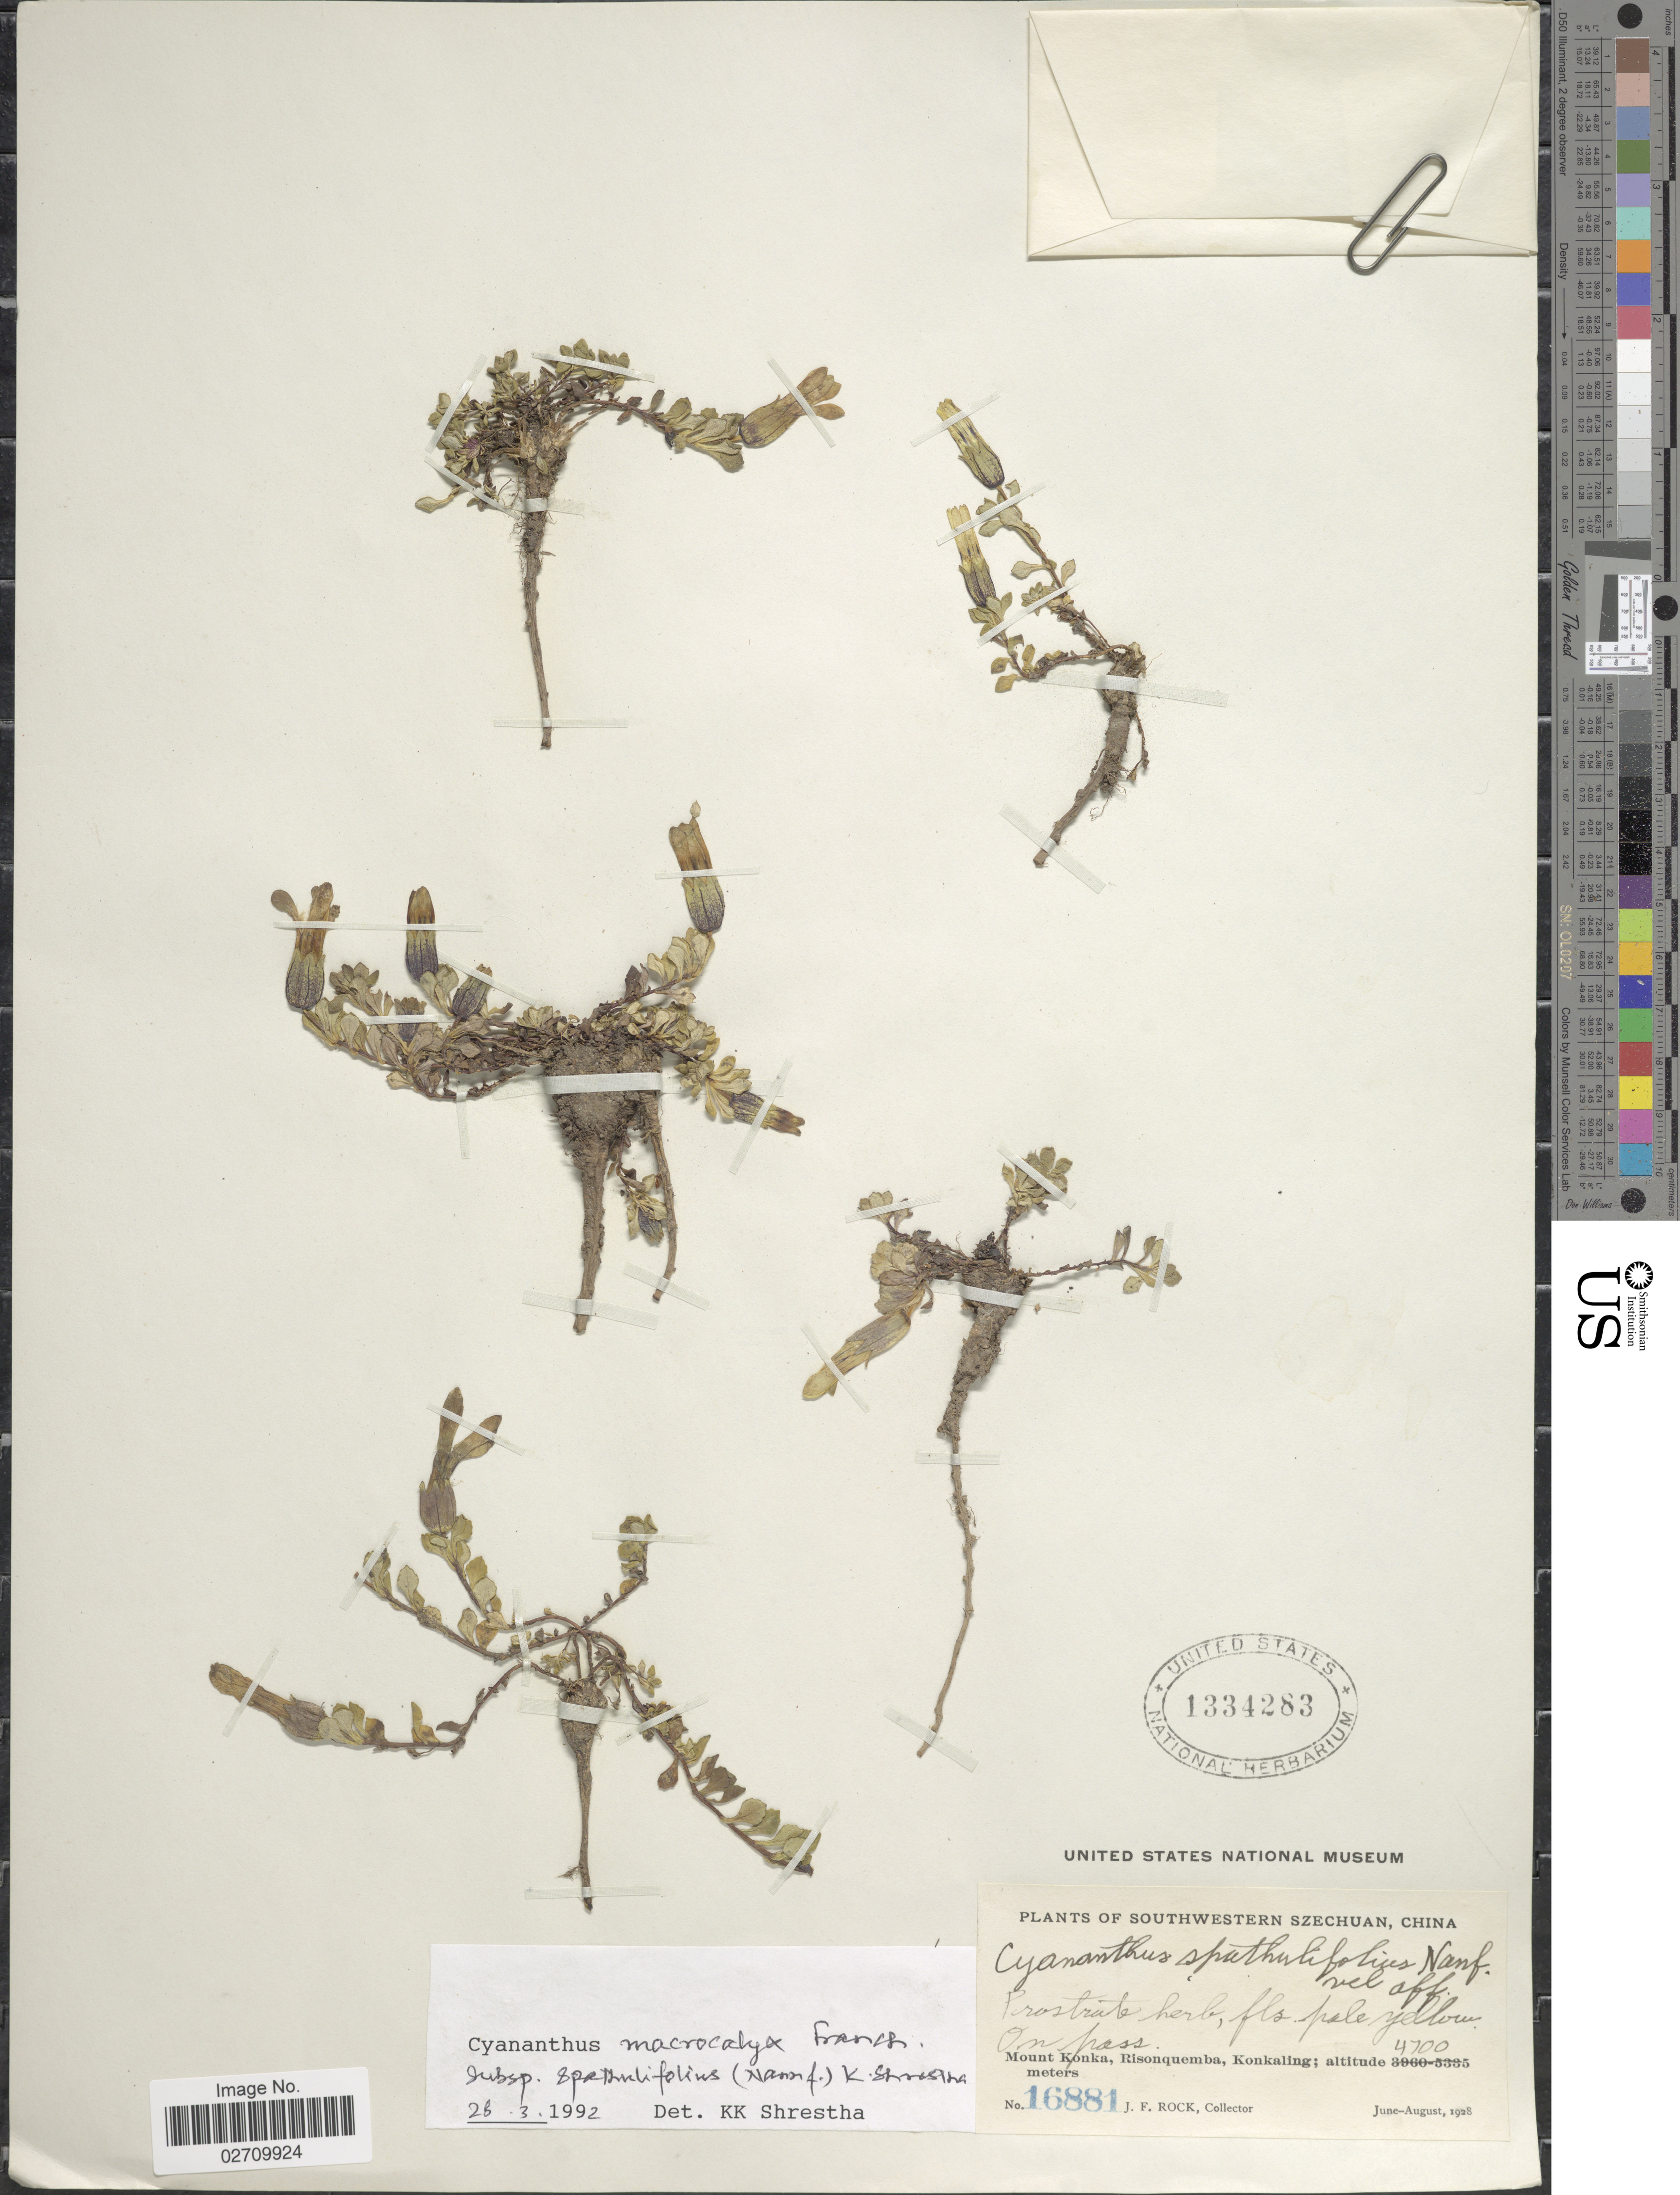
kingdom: Plantae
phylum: Tracheophyta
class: Magnoliopsida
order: Asterales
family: Campanulaceae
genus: Cyananthus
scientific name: Cyananthus macrocalyx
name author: Franch.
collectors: J. F. Rock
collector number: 16881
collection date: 1928-06/1928-08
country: China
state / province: Sichuan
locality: Southwestern Szechuan. Mount Konka, Risonquemba, Konkaling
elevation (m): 4700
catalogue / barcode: US 1334283